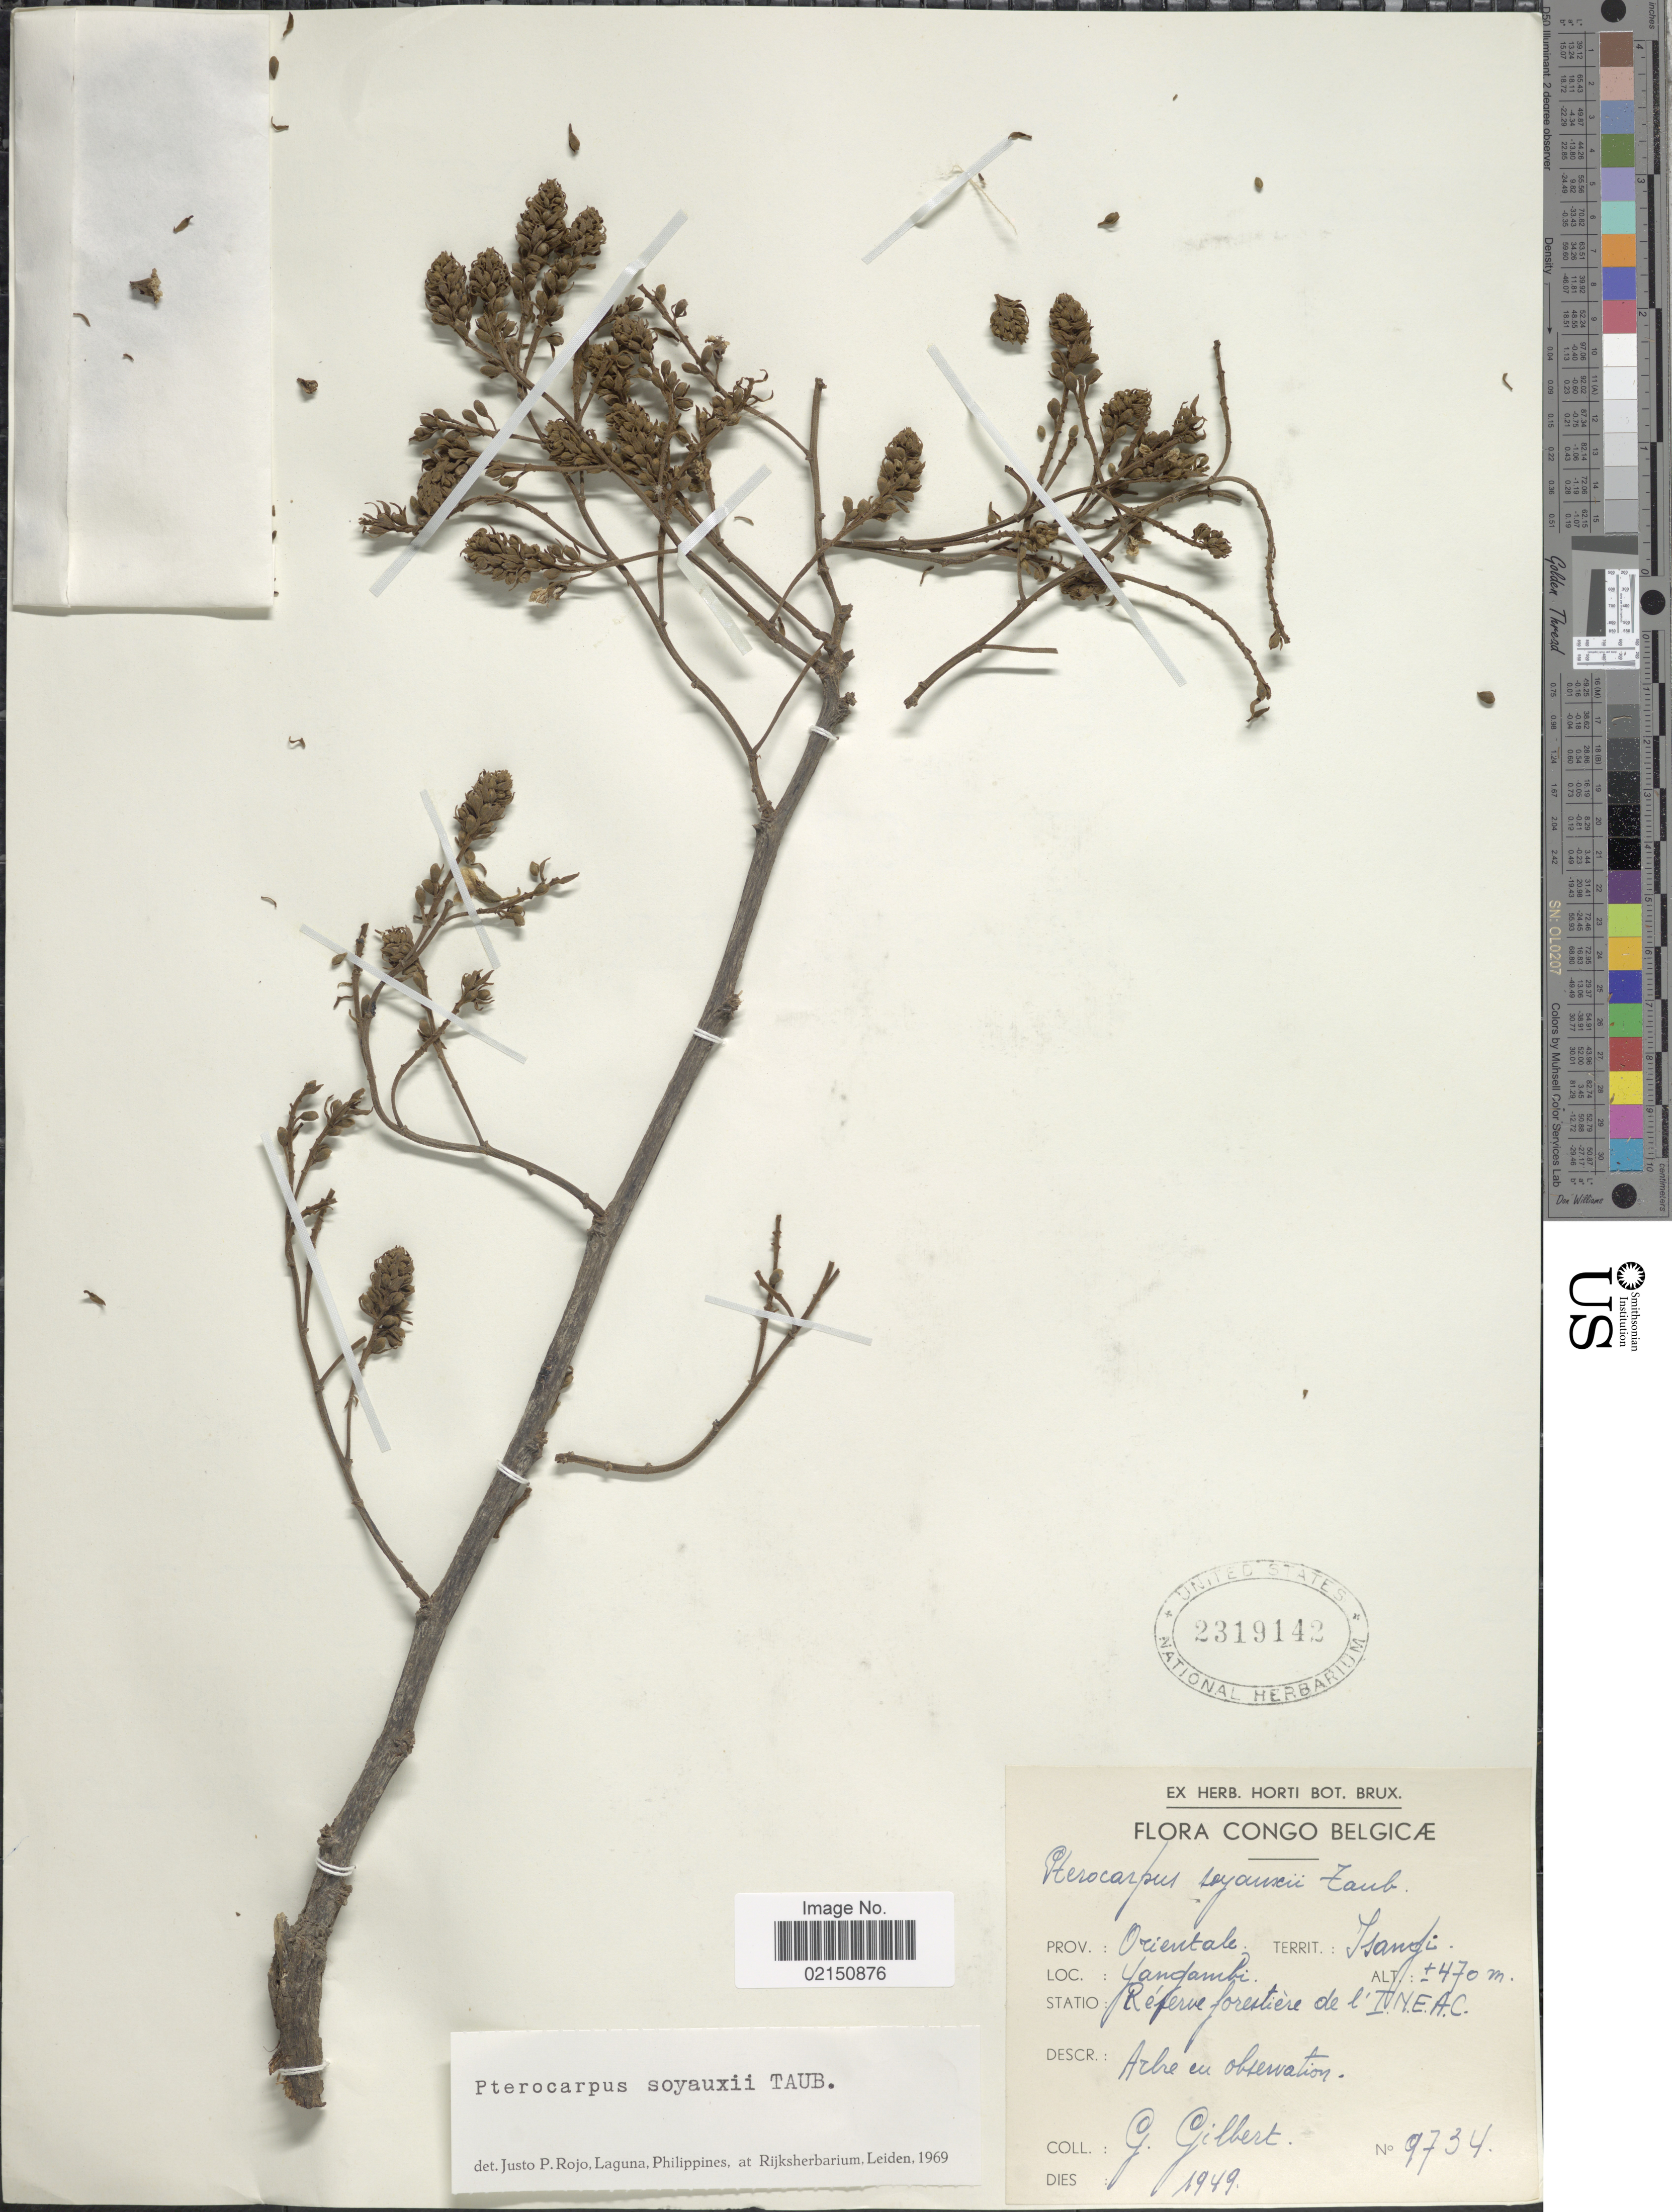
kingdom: Plantae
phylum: Tracheophyta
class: Magnoliopsida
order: Fabales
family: Fabaceae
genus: Pterocarpus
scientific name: Pterocarpus soyauxii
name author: Taub.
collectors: G. Gilbert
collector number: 9734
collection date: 1949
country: Congo, Democratic Republic of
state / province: Tshopo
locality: Congo Belgicæ, Territ: Isangu, Yangambi, Statio: Réferve forestière de l'I.N.E.A.C.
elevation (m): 470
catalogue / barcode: US 2319142